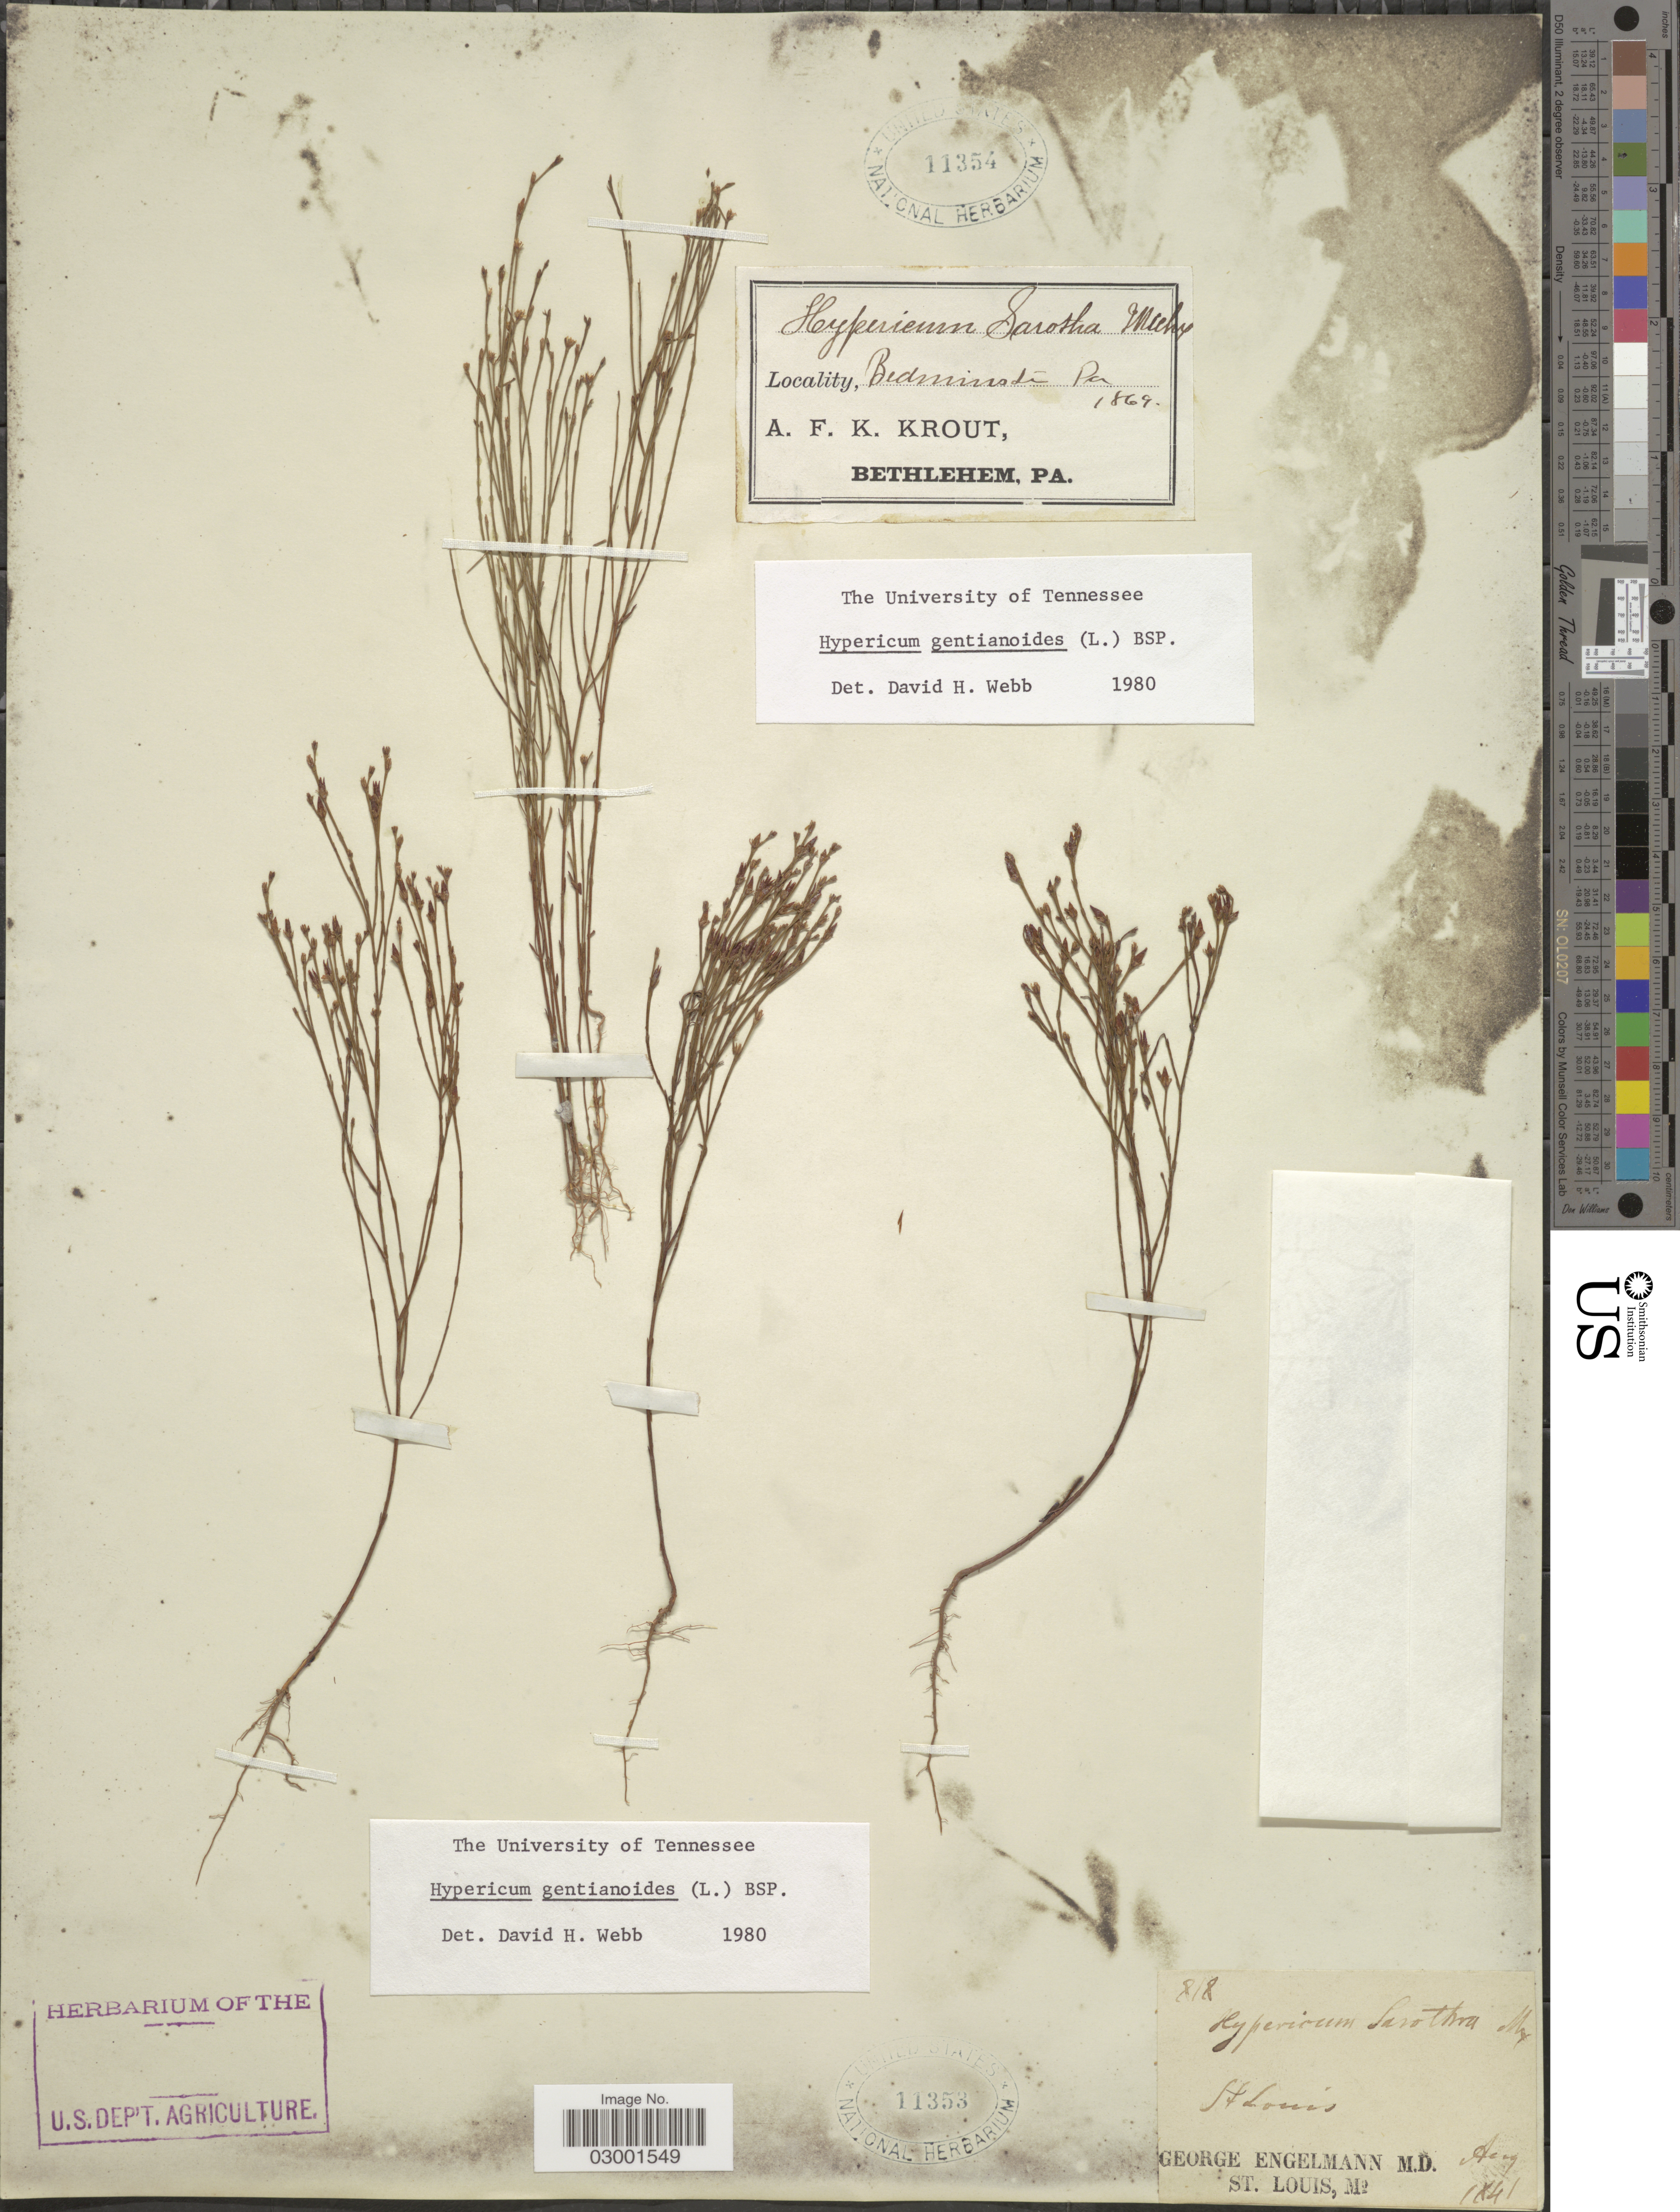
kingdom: Plantae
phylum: Tracheophyta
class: Magnoliopsida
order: Malpighiales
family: Hypericaceae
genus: Hypericum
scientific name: Hypericum gentianoides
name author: (L.) Britton, Stearns & Poggenb.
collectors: G. Engelmann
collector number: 818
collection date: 1841-08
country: United States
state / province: Missouri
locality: St. Louis.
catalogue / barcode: US 11353-2